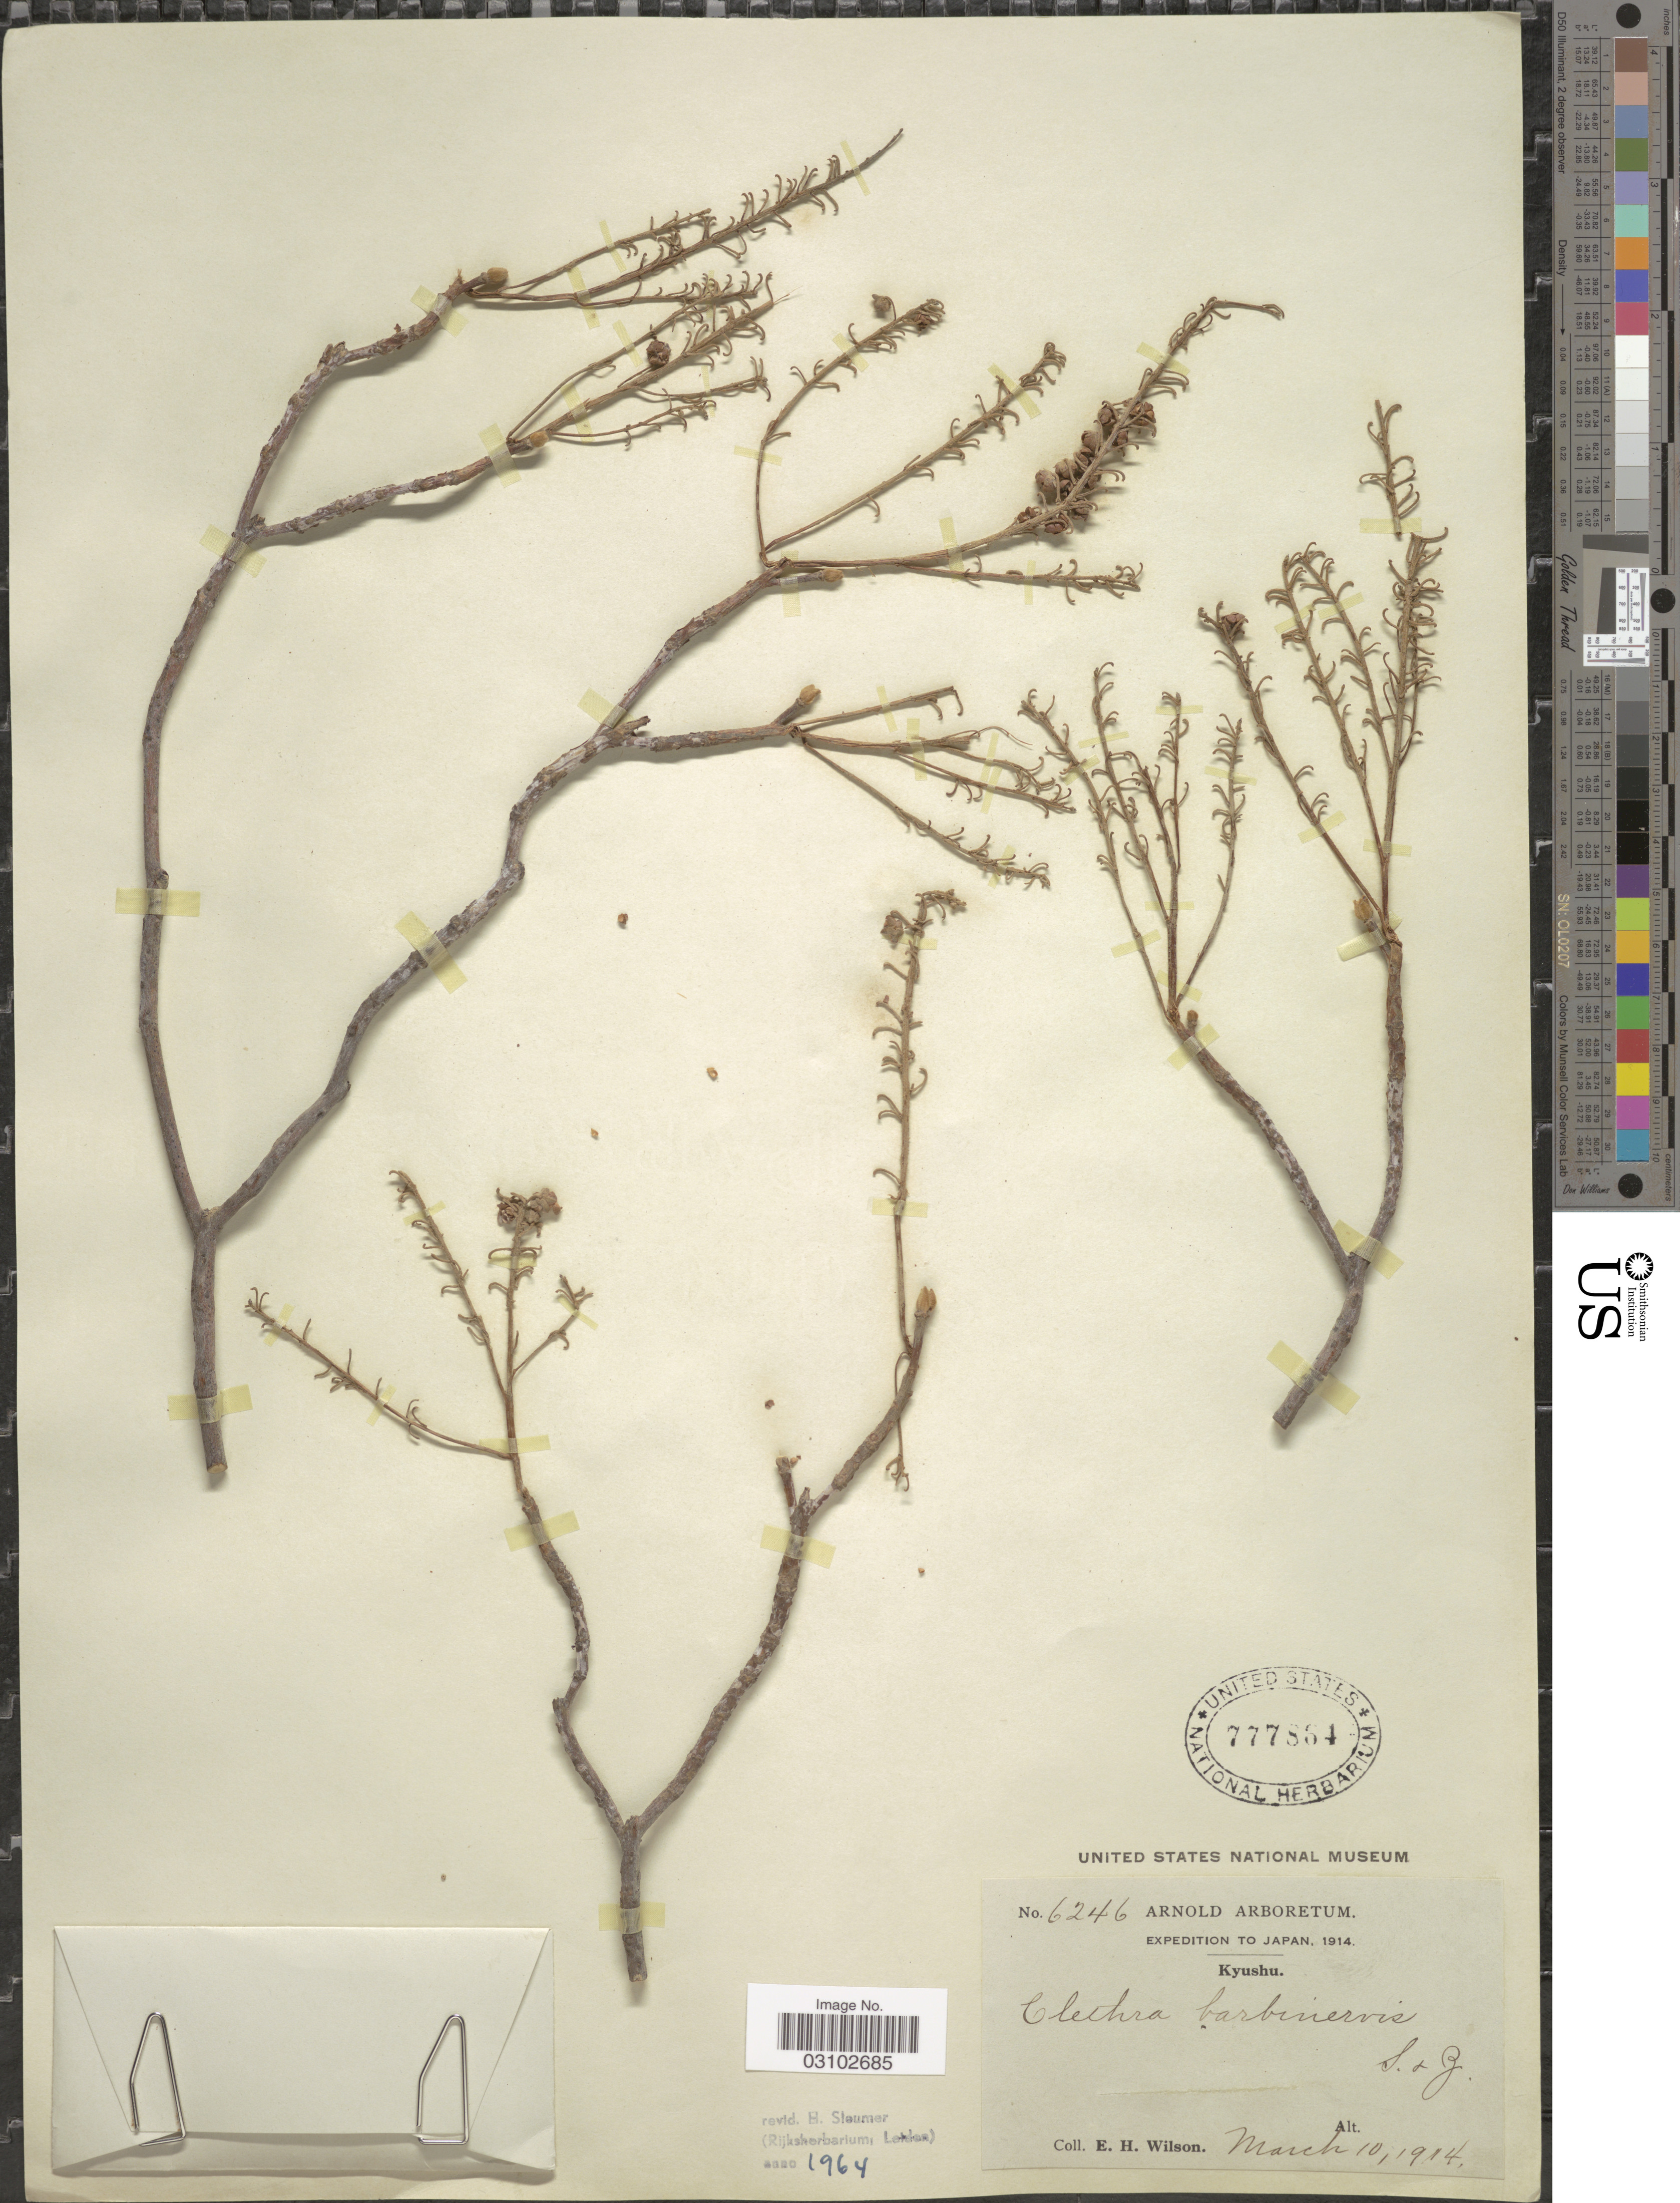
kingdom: Plantae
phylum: Tracheophyta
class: Magnoliopsida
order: Ericales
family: Clethraceae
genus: Clethra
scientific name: Clethra barbinervis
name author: Siebold & Zucc.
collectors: E. Wilson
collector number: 6246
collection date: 1914-03-10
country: Japan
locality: Kyushu.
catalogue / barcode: US 777864